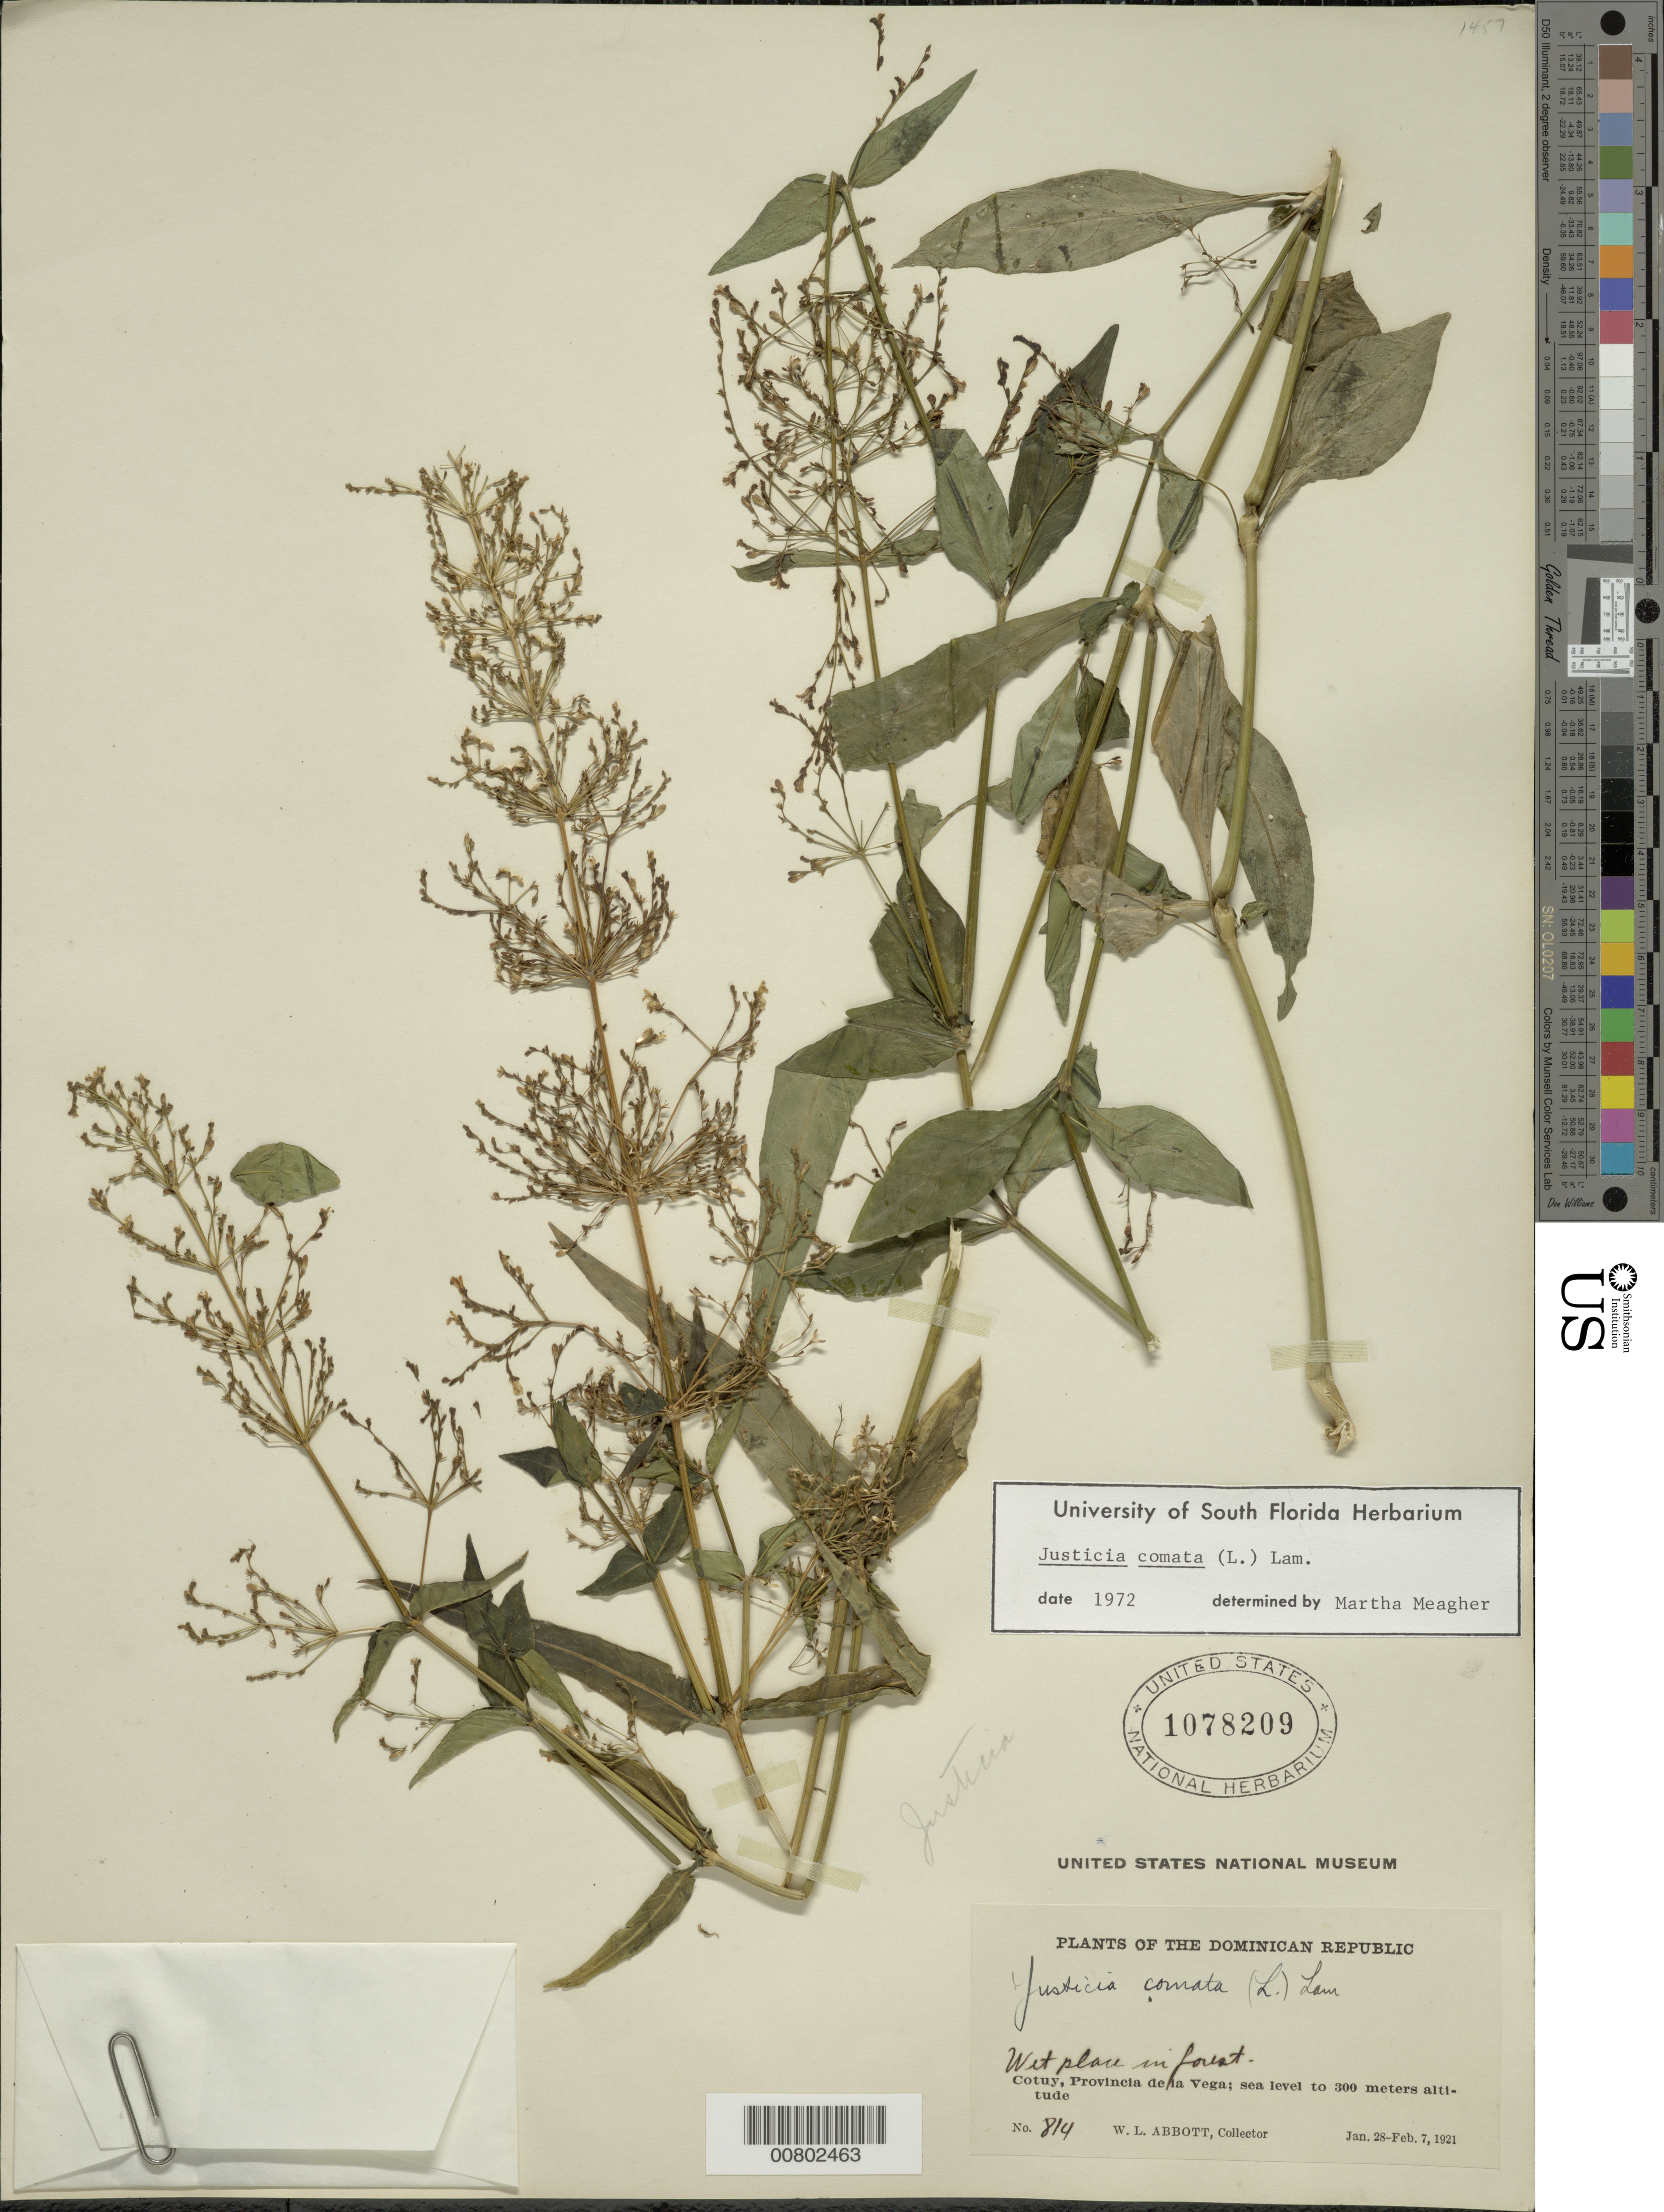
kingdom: Plantae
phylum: Tracheophyta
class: Magnoliopsida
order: Lamiales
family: Acanthaceae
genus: Justicia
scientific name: Justicia comata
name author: (L.) Lam.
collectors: W. L. Abbott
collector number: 814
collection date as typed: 28 Feb 1921 to 07 Feb 1921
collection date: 1921-02-07/1921-02-28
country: Dominican Republic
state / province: La Vega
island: Hispaniola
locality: Cotuy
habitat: Wet place in forest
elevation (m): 0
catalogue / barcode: US 1078209